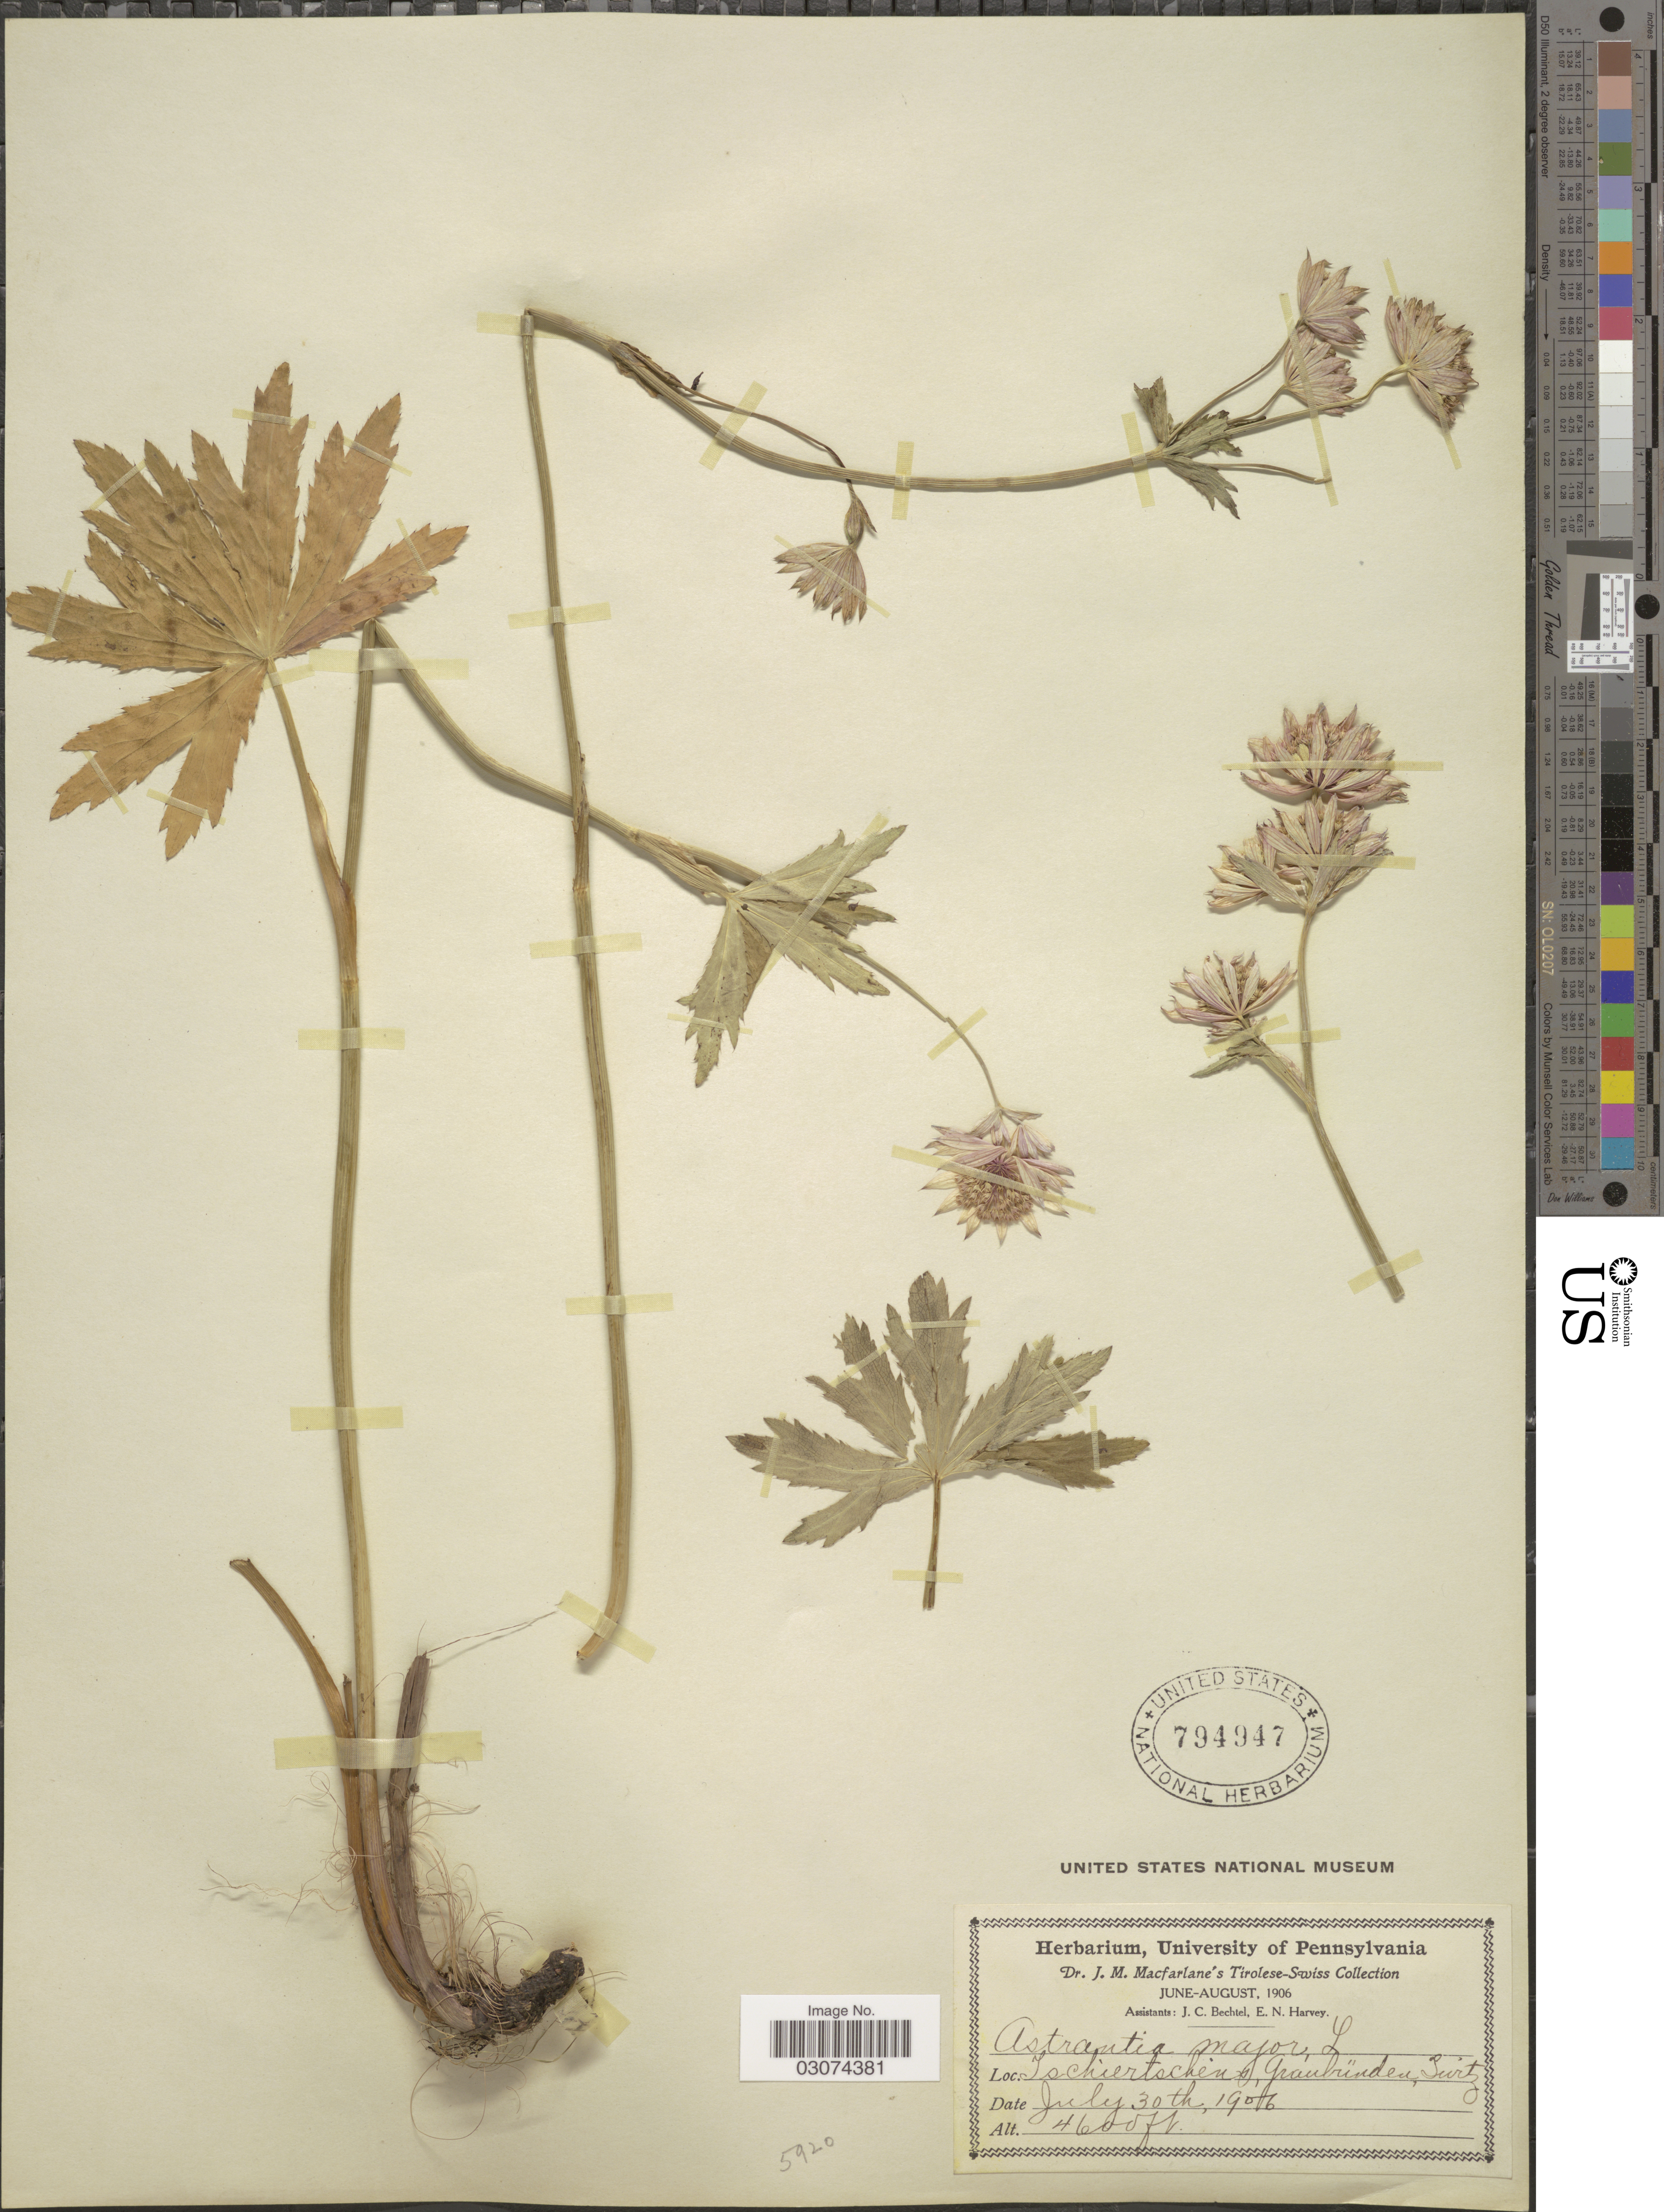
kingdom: Plantae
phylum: Tracheophyta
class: Magnoliopsida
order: Apiales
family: Apiaceae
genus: Astrantia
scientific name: Astrantia major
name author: L.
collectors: J. Macfarlane, J. Bechtel & E. Harvey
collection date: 1906-07-30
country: Switzerland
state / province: Graubunden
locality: Tschiertschens. Graubüden.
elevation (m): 1402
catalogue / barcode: US 794947